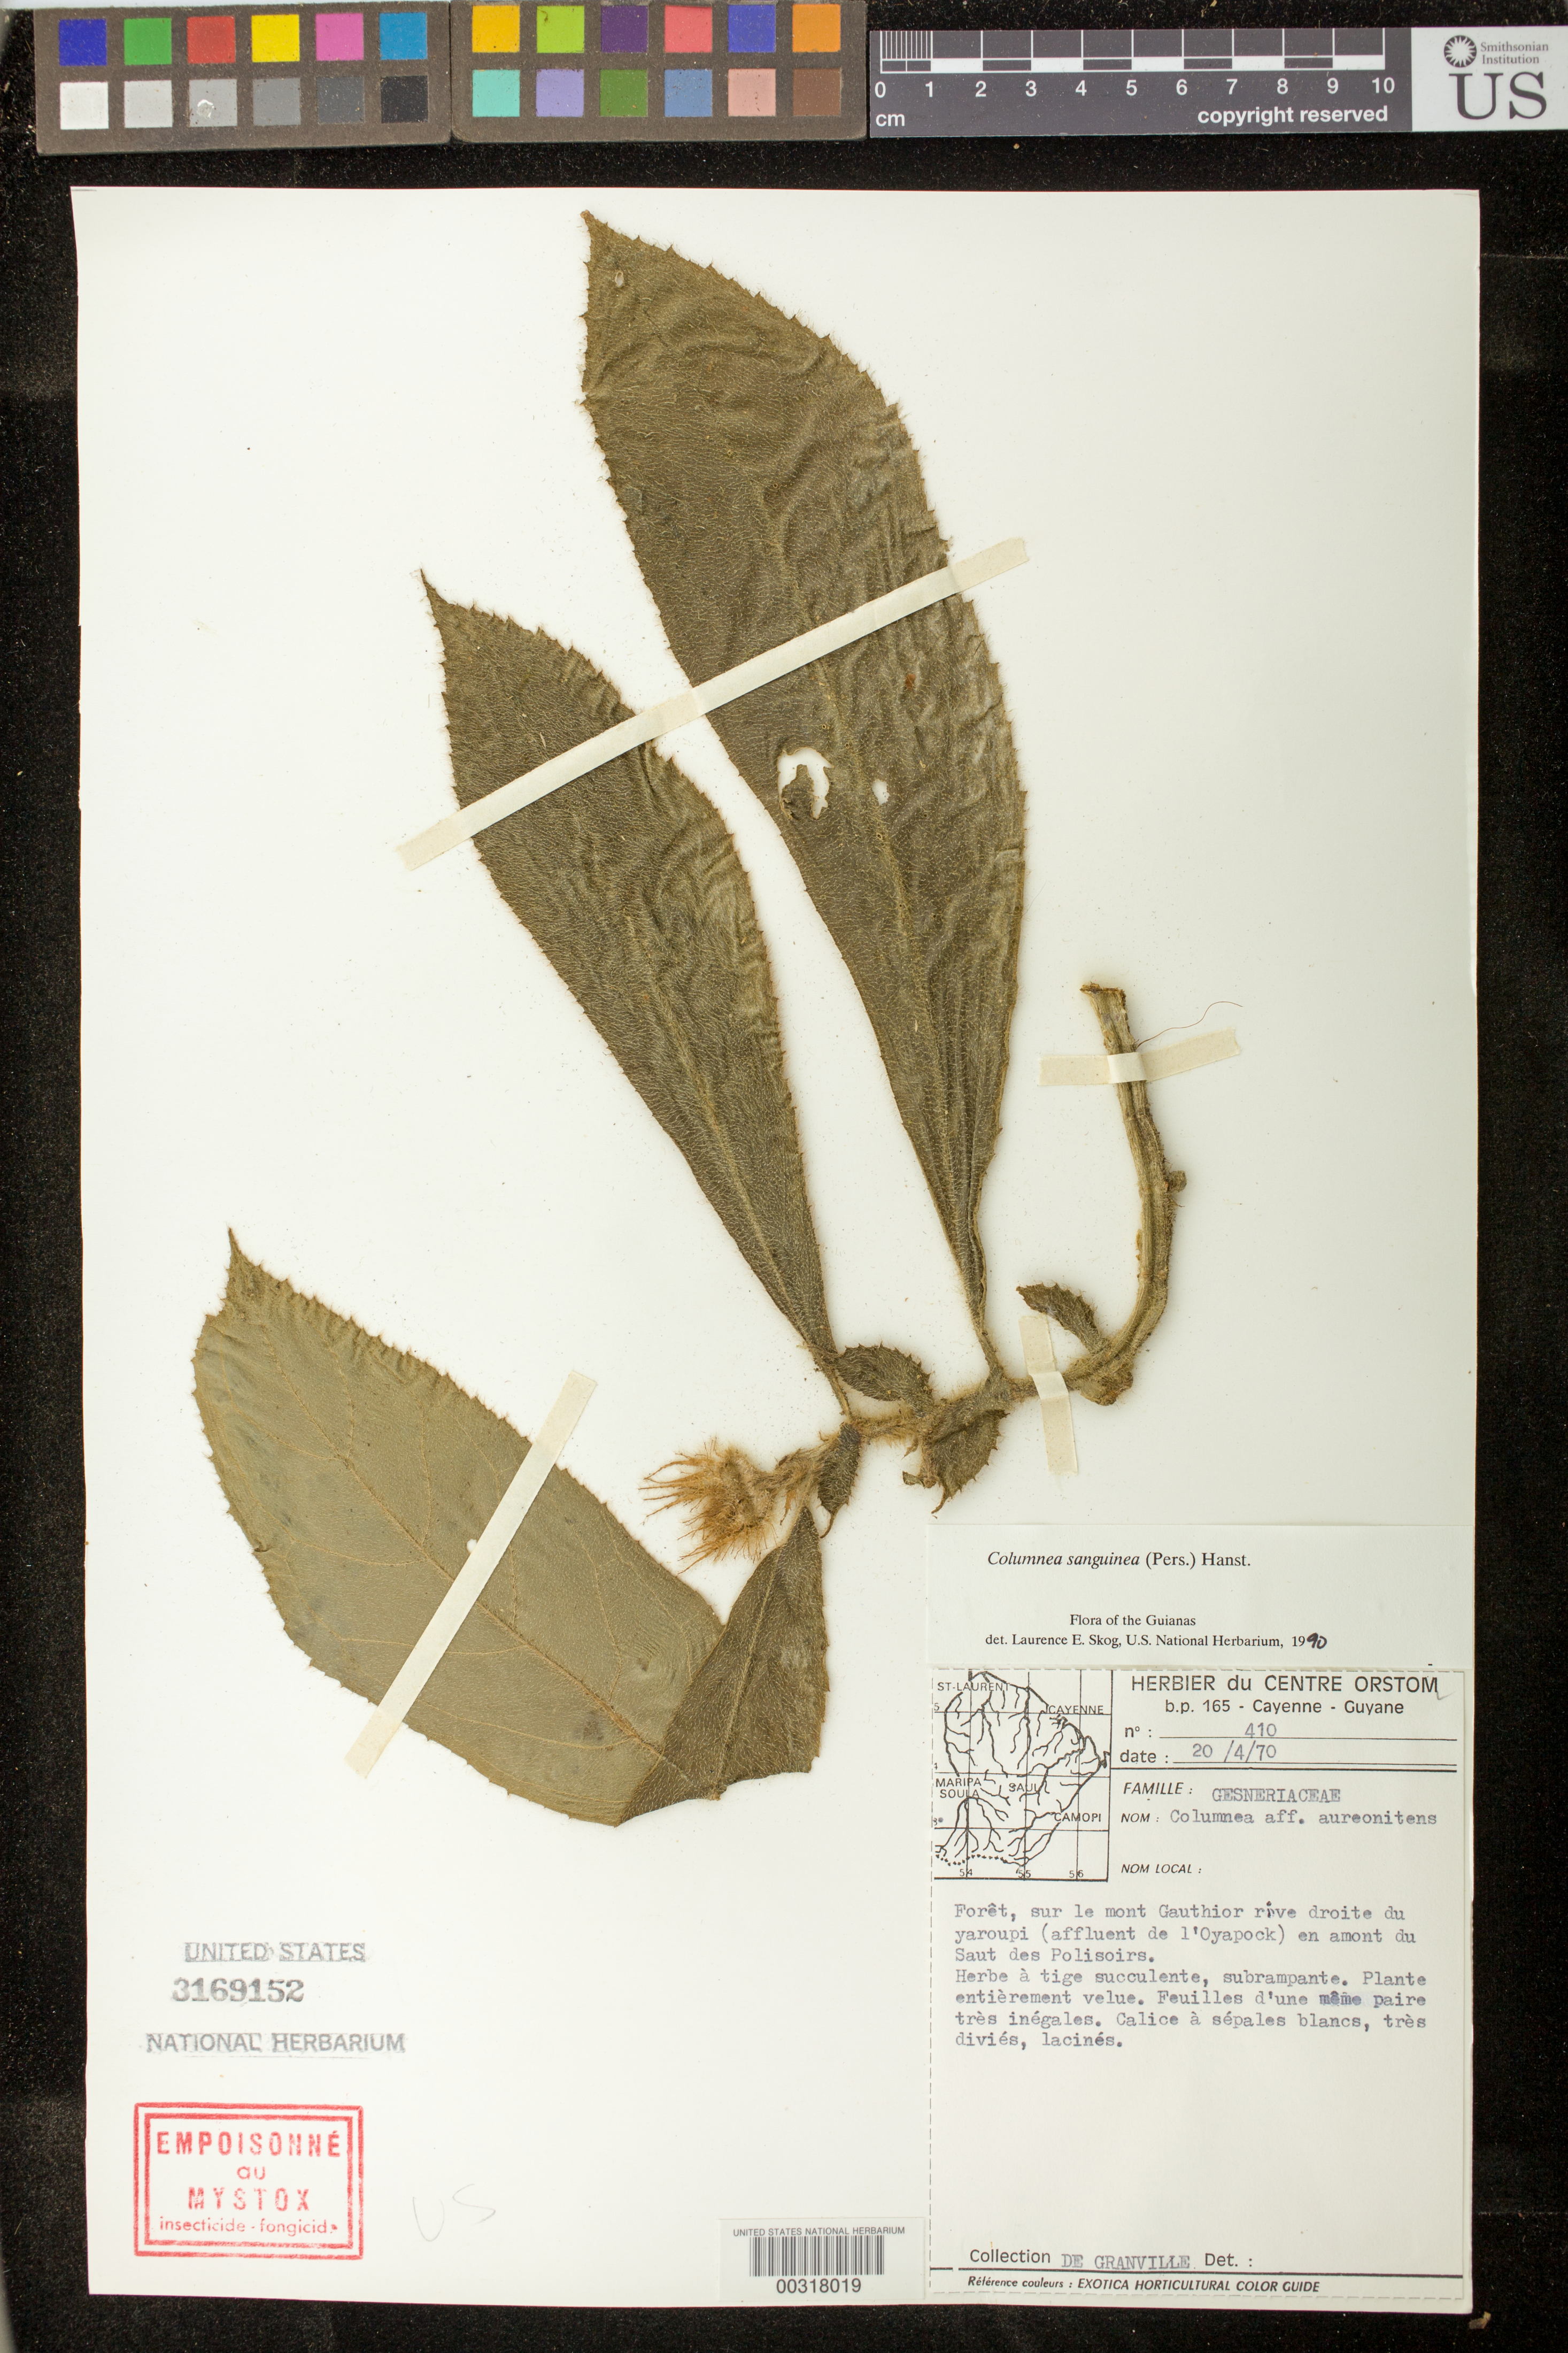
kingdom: Plantae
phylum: Tracheophyta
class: Magnoliopsida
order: Lamiales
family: Gesneriaceae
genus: Columnea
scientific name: Columnea sanguinea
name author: (Pers.) Hanst.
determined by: Skog, Laurence E.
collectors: J.-J. de Granville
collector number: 410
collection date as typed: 20 Apr 1970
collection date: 1970-04-20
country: French Guiana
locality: Mont Gauthiot, rive droite du Yaroupi (affluent de l'Oyapock), en amont du Saut des Polissoirs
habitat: Forêt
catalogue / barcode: US 3169152